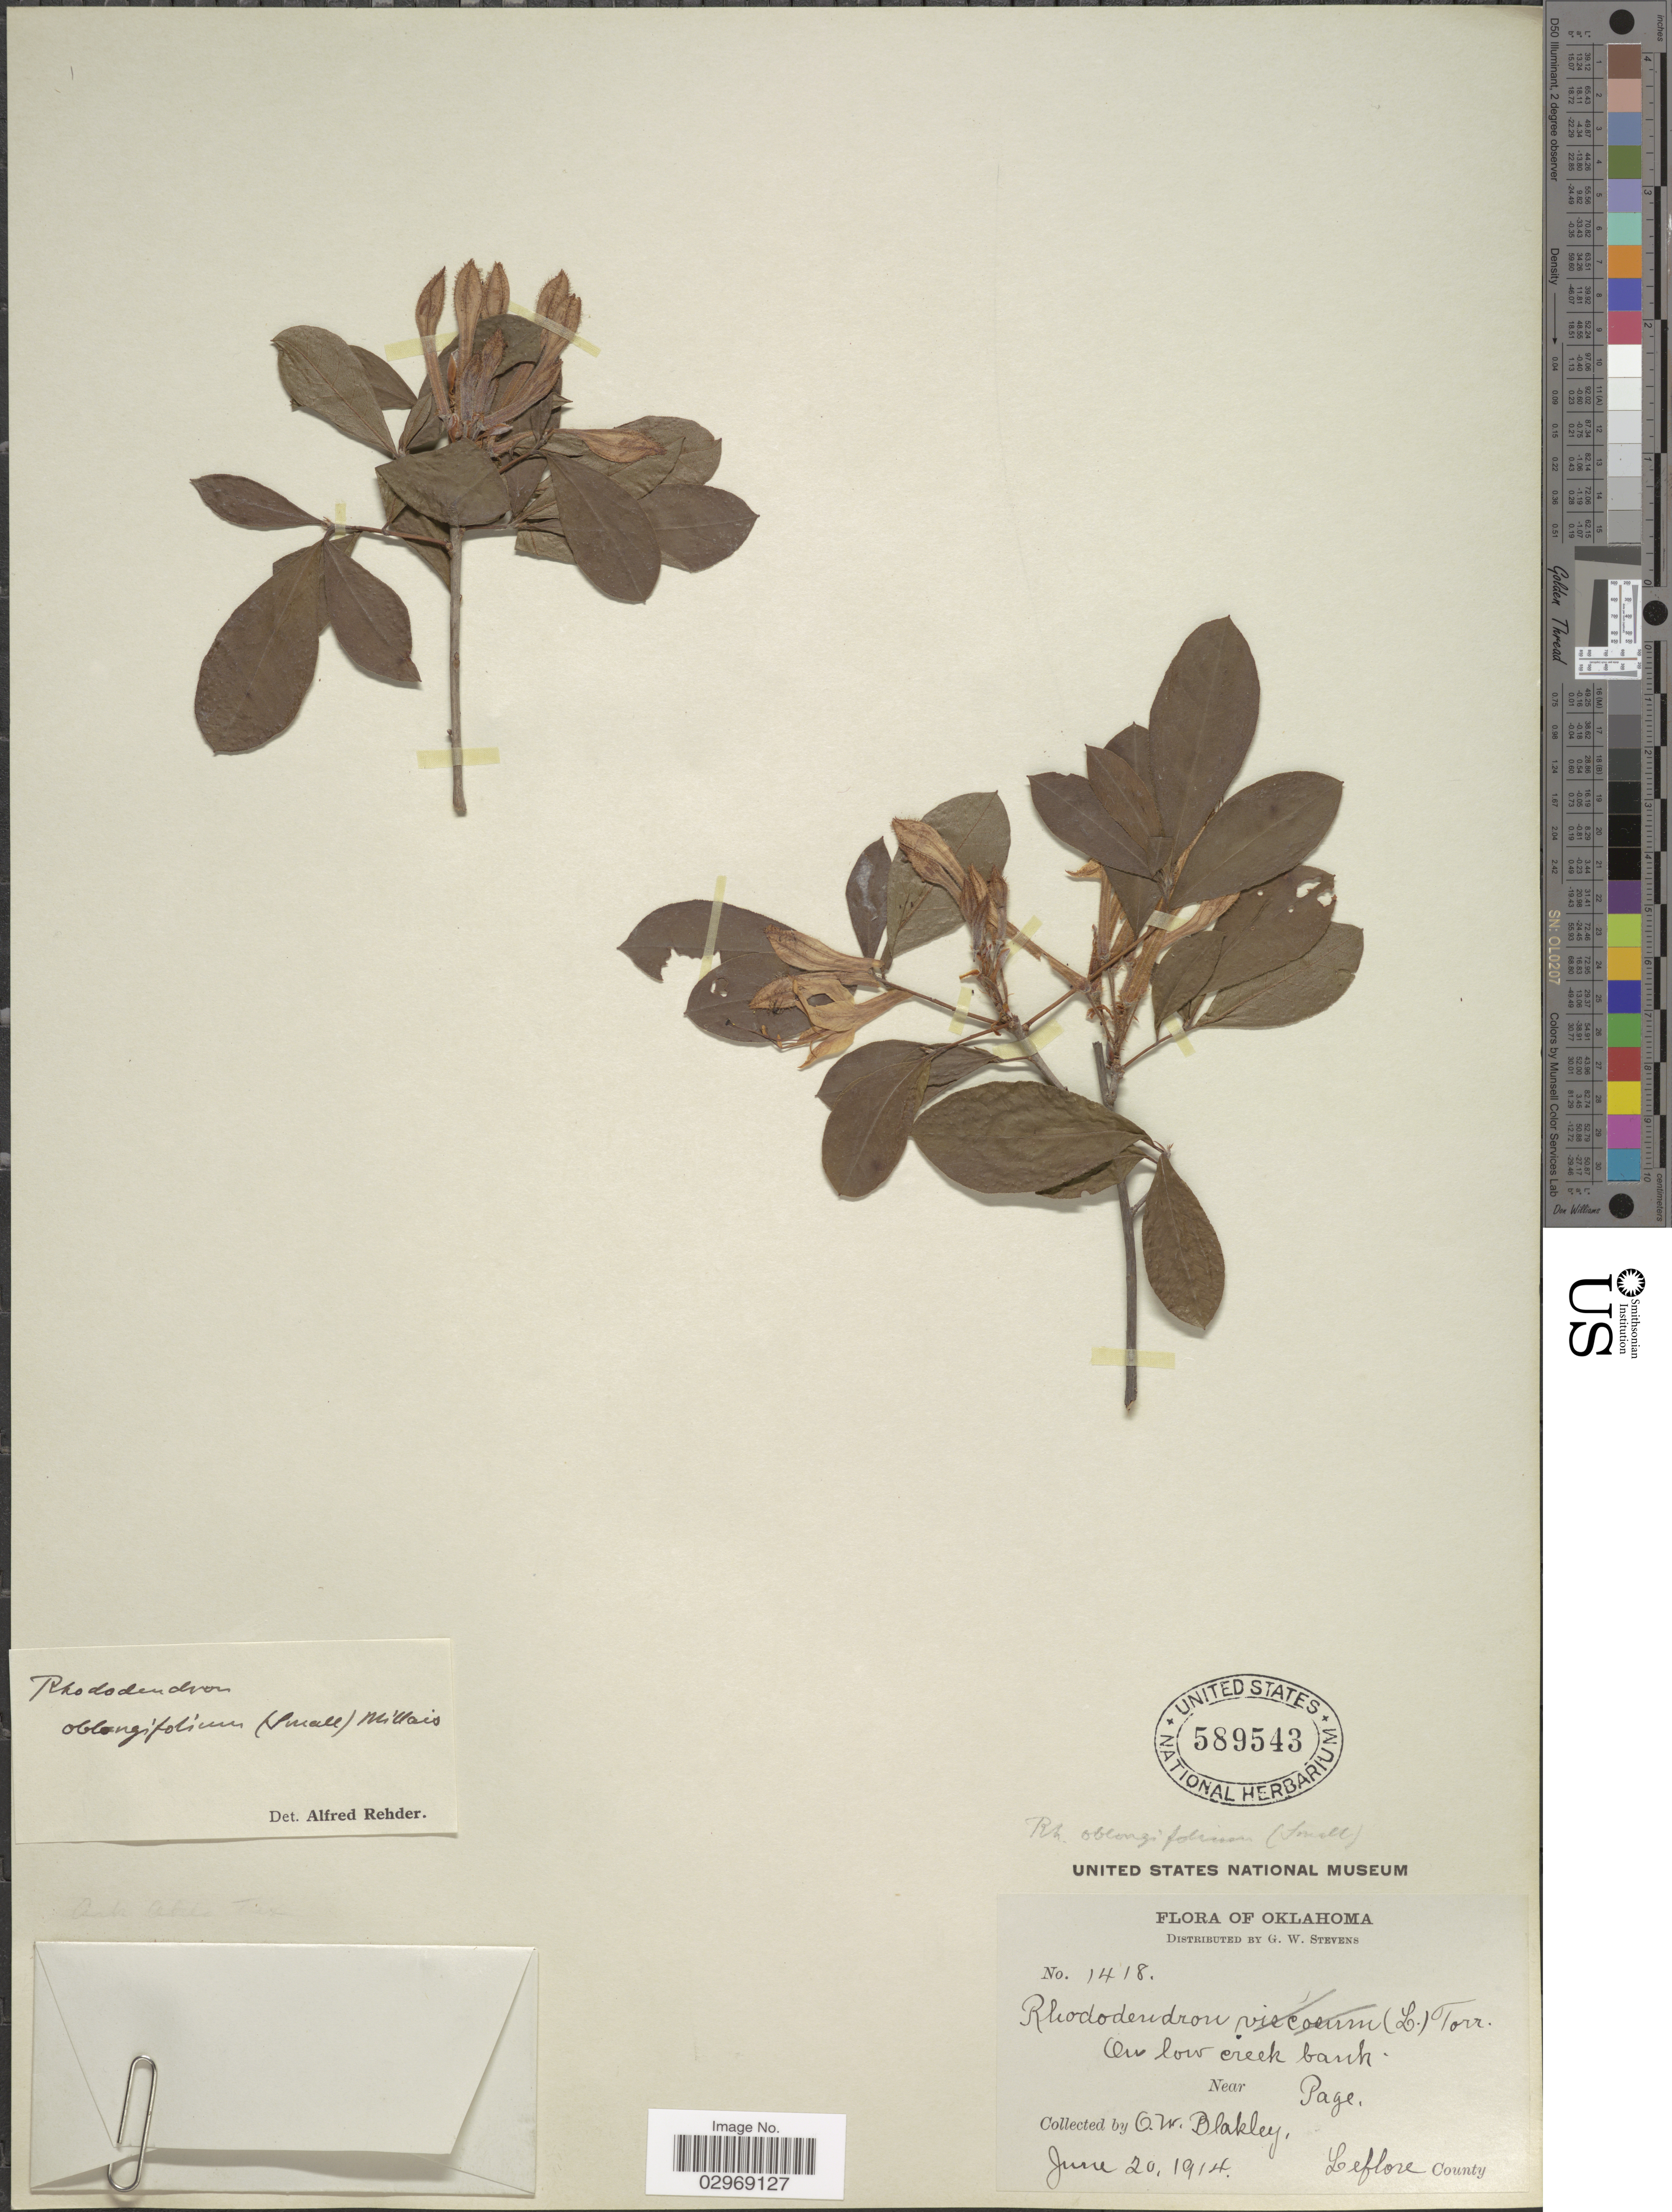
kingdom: Plantae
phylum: Tracheophyta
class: Magnoliopsida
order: Ericales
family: Ericaceae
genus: Rhododendron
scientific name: Rhododendron oblongifolium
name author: (Small) Millais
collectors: O. Blakley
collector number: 1418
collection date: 1914-06-20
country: United States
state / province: Oklahoma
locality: On low creek bank. Near Page, Leflore County.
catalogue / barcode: US 589543